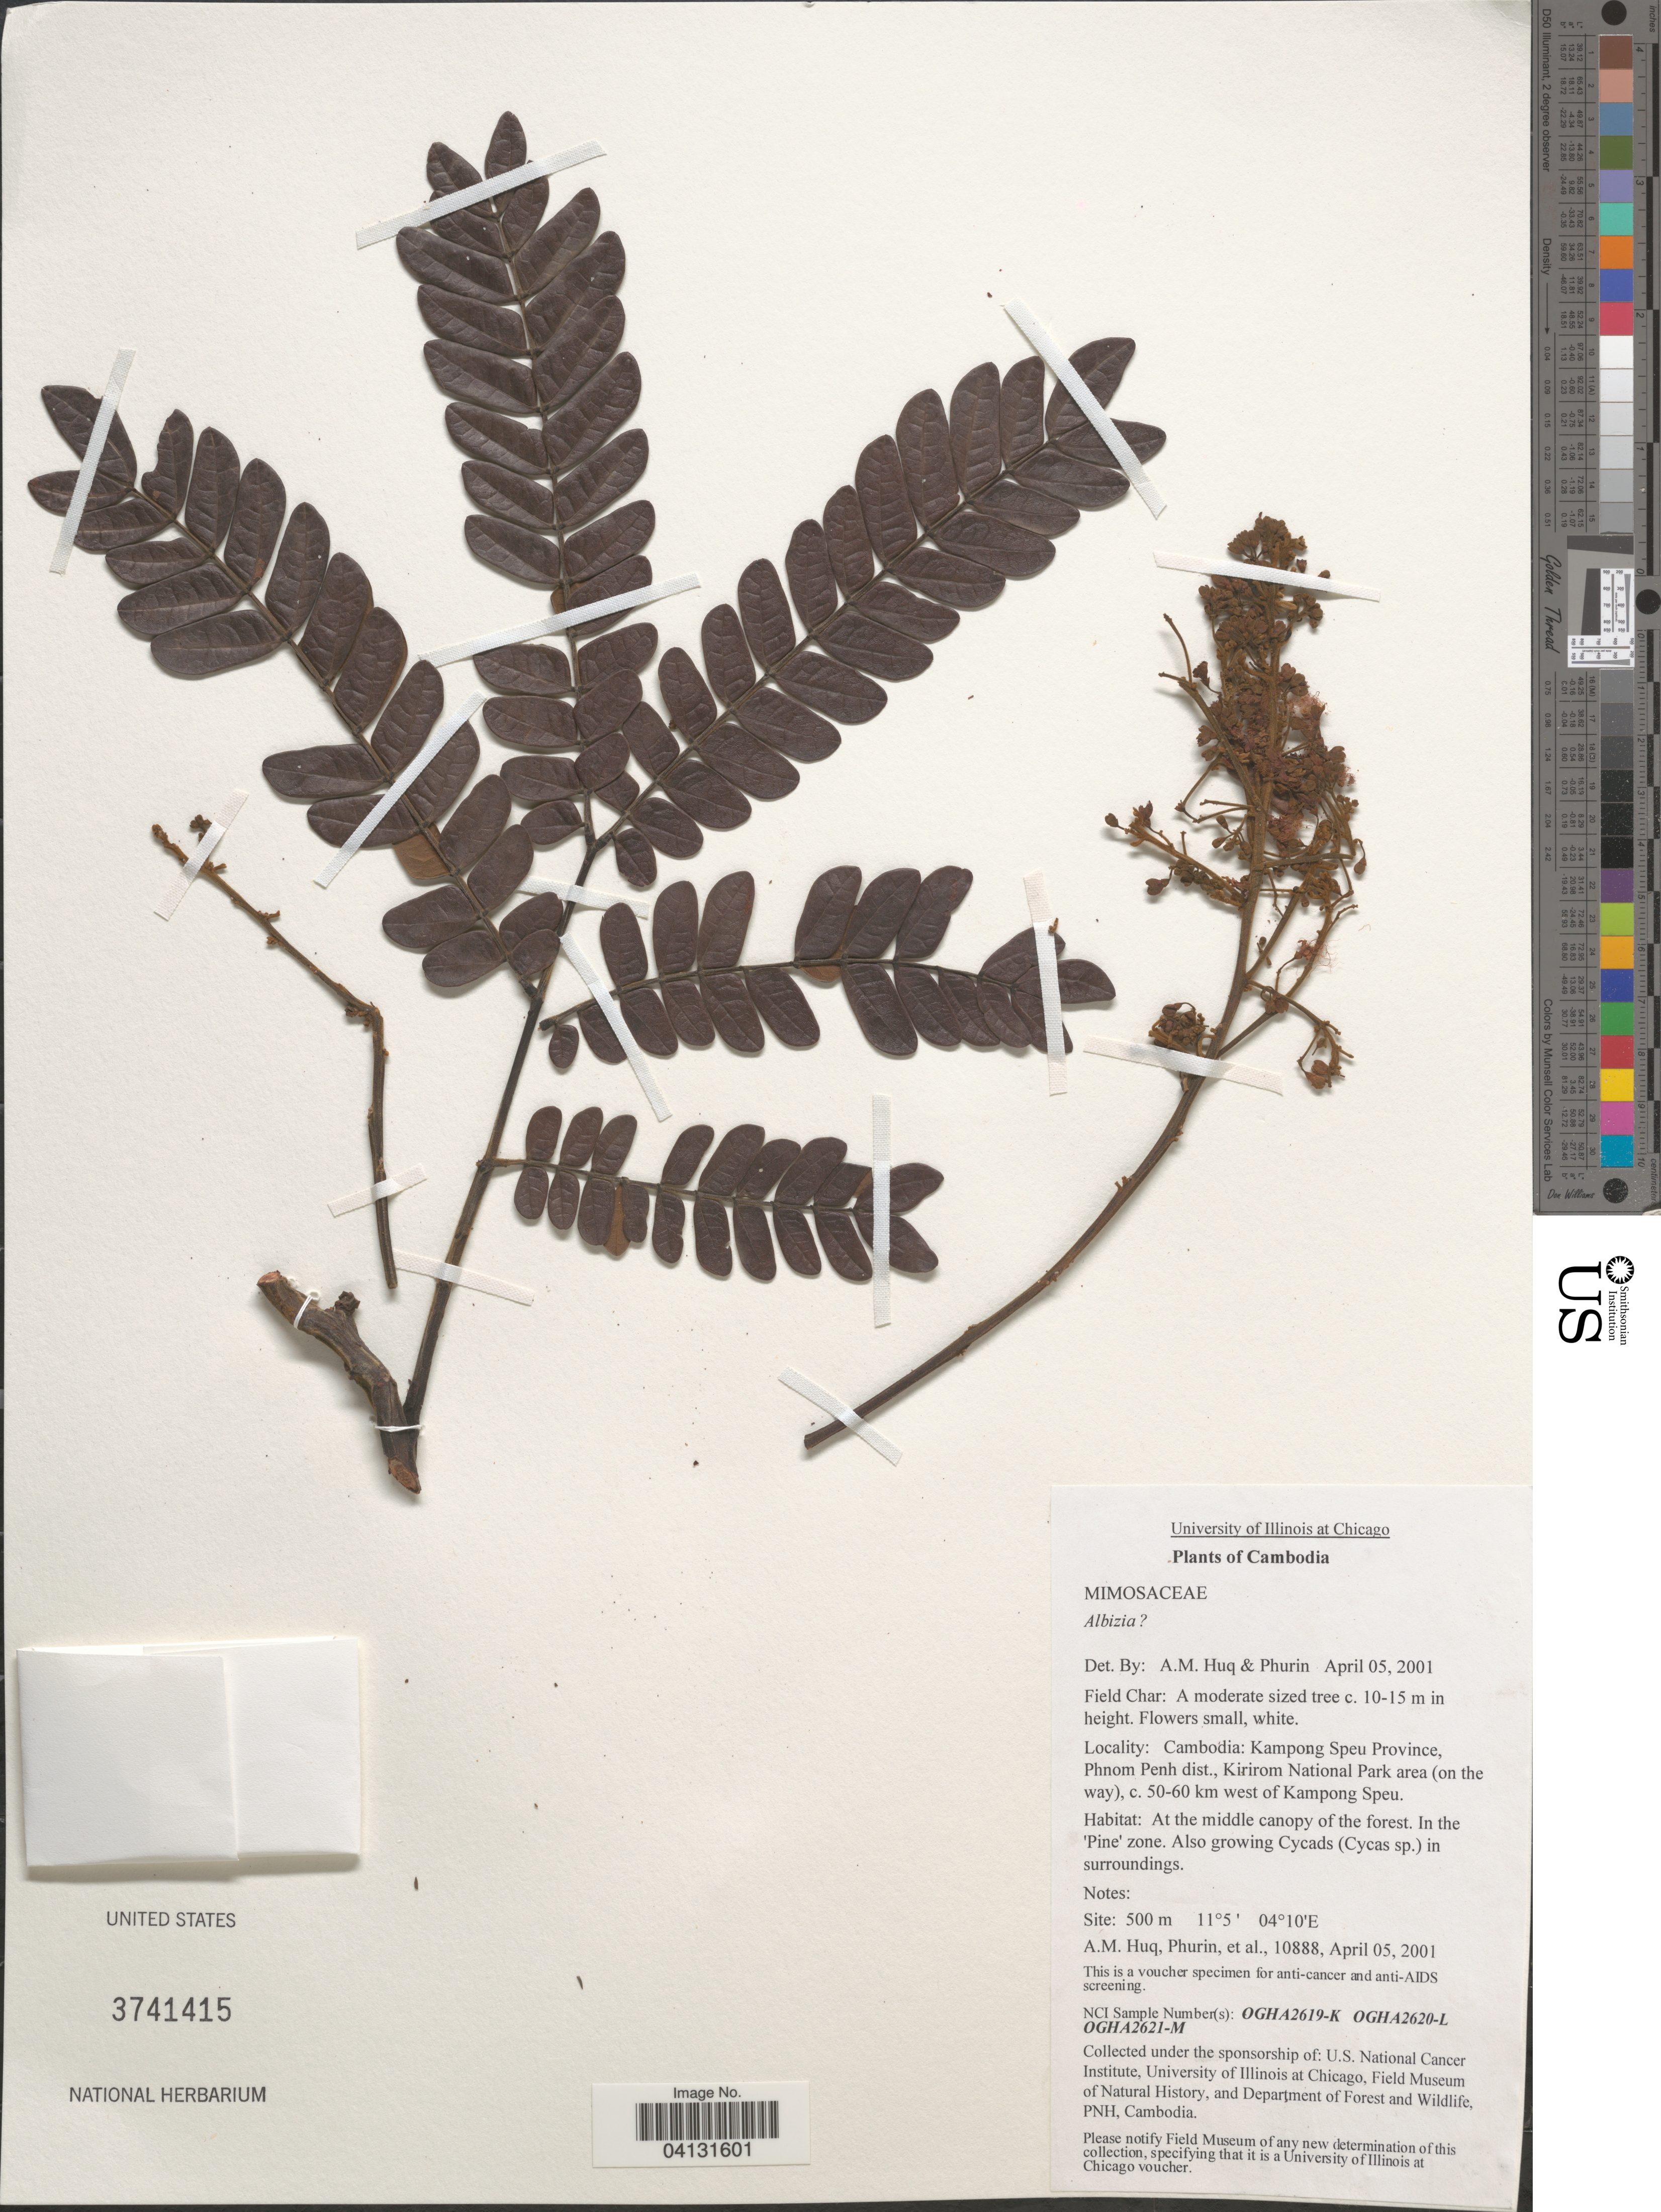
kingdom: Plantae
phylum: Tracheophyta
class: Magnoliopsida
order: Fabales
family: Fabaceae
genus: Albizia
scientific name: Albizia corniculata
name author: (Lour.) Druce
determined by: Adema, F. A. C. B.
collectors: A. M. Huq, -. Phurin & et al.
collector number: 10888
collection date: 2001-04-05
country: Cambodia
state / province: Kampong Speu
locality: Phnom Penh dist., Kirirom National Park area (on the way), c. 50-60 km west of Kampong Speu.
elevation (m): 500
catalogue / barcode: US 3741415